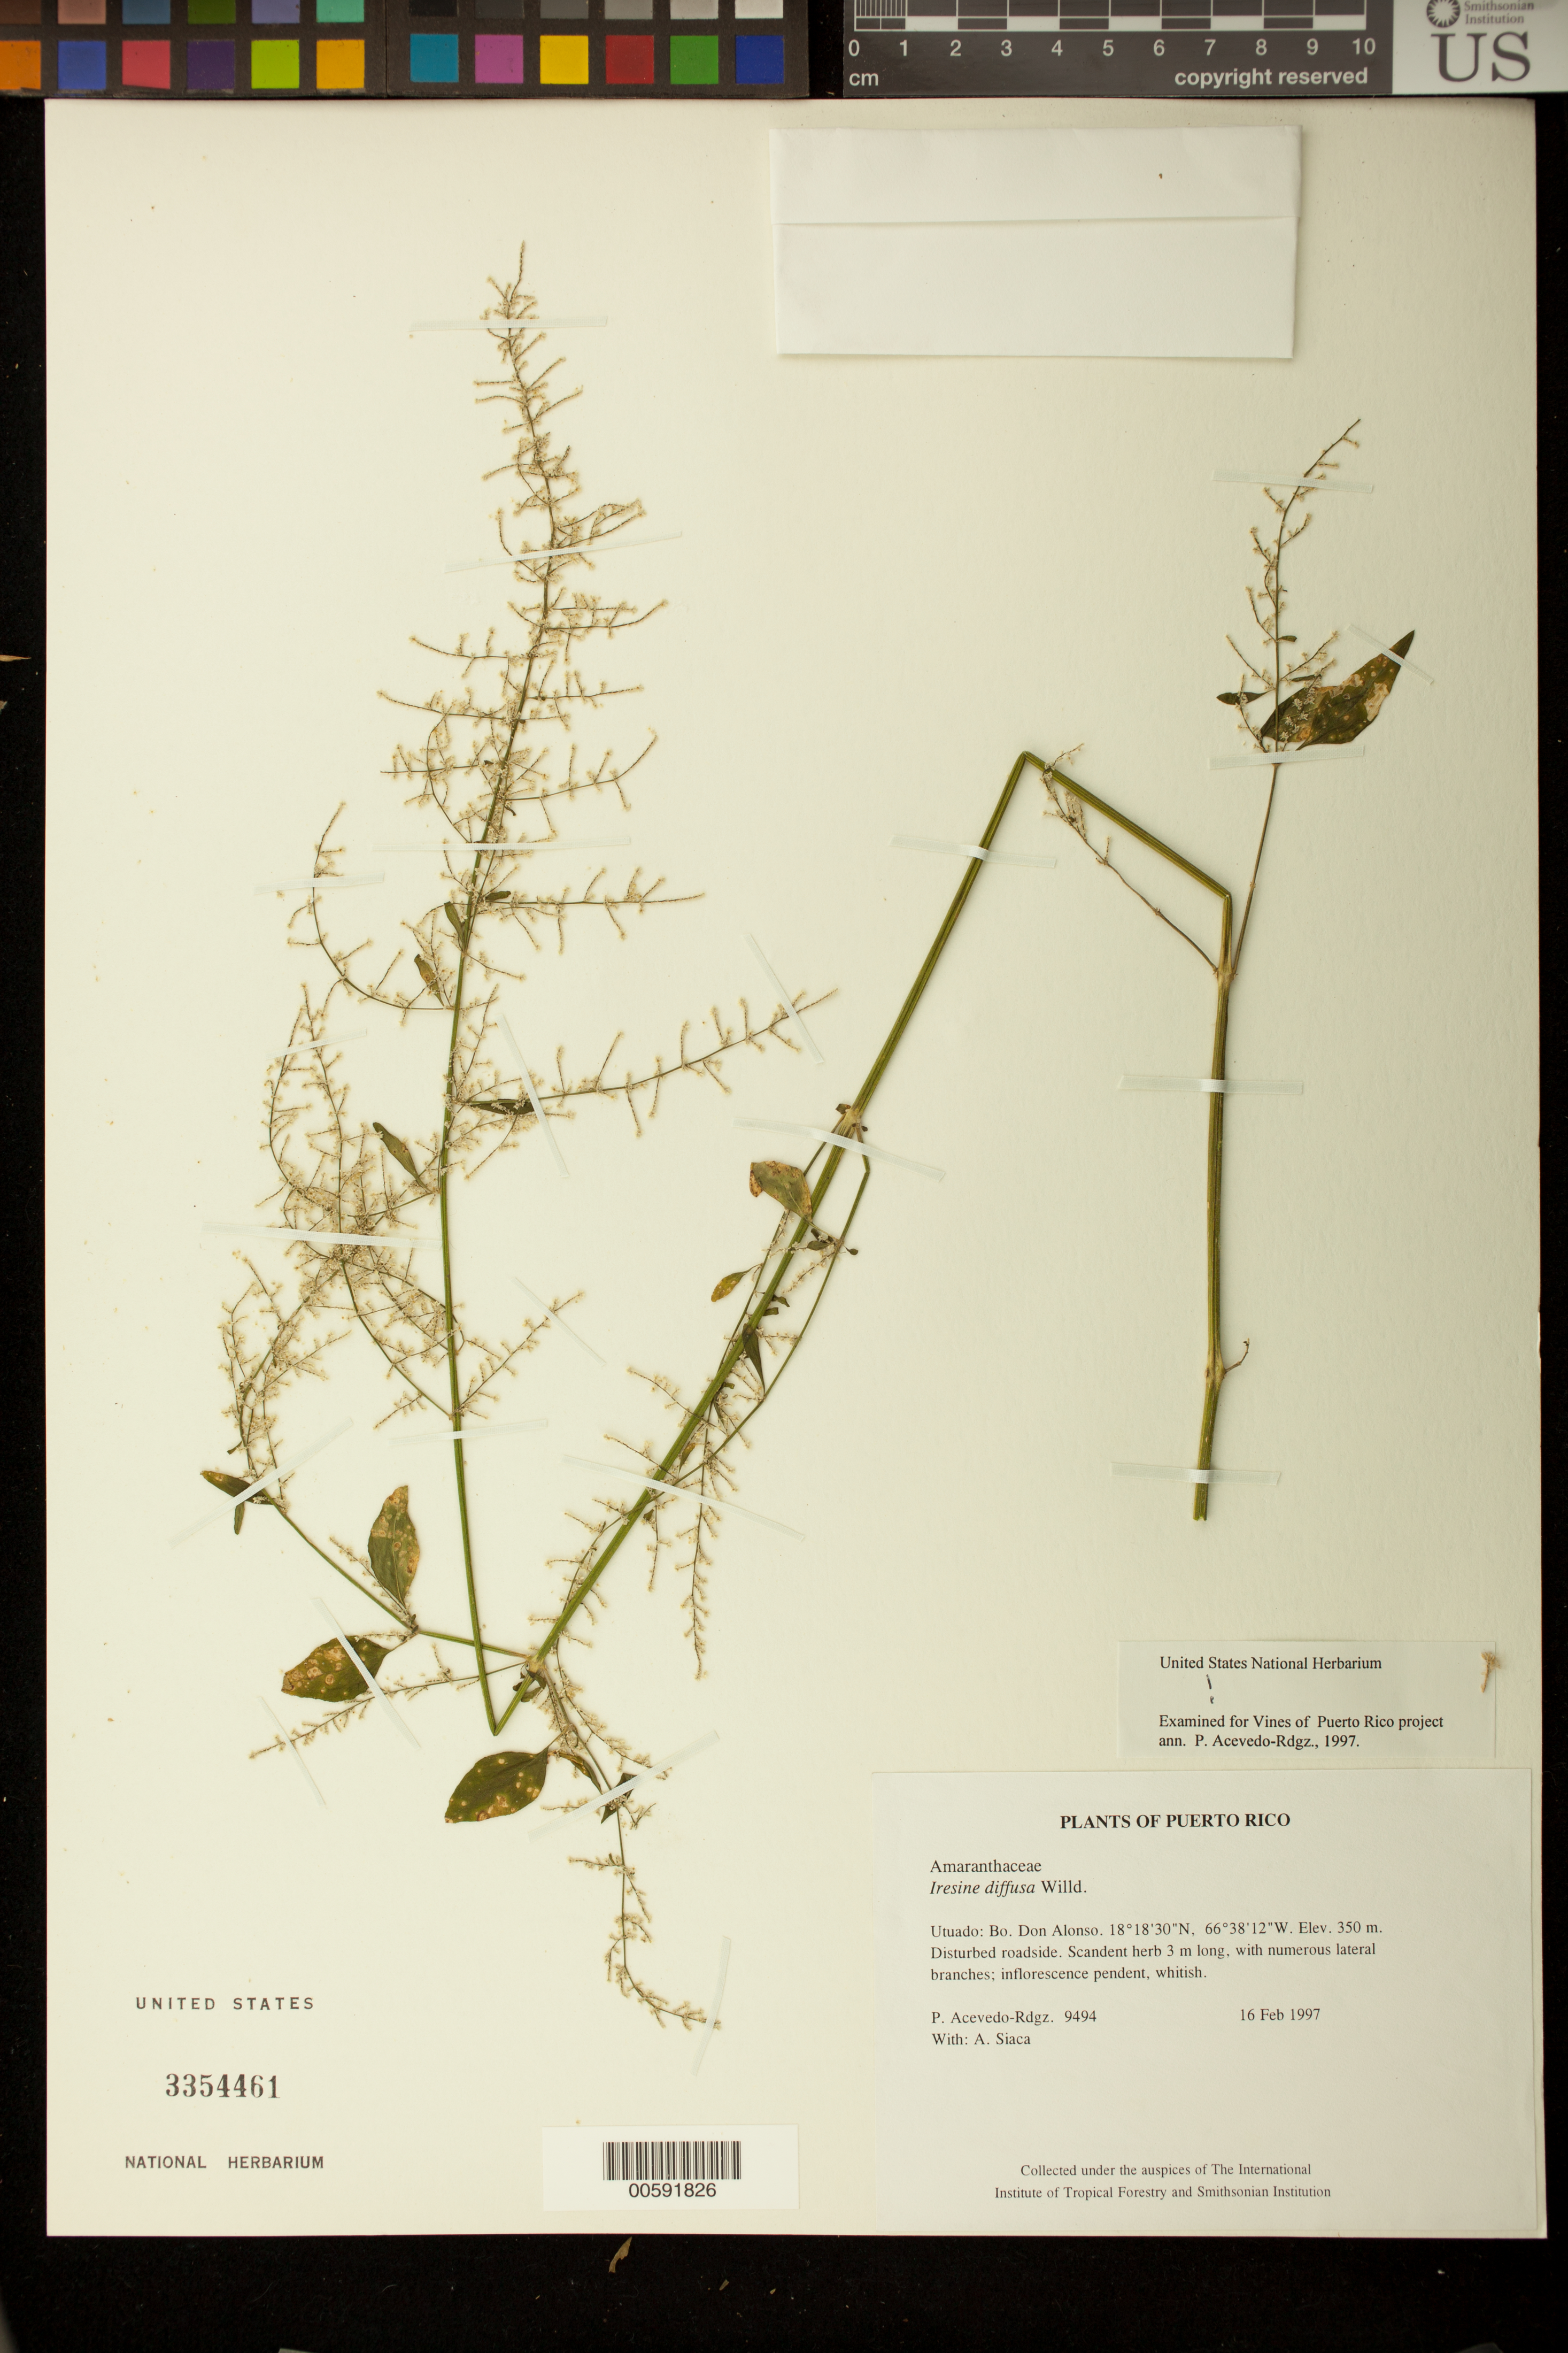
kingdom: Plantae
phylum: Tracheophyta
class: Magnoliopsida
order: Caryophyllales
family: Amaranthaceae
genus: Iresine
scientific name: Iresine diffusa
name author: Humb. & Bonpl. ex Willd.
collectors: P. Acevedo-Rodr. & A. Siaca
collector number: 9494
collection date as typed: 16 Feb 1997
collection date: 1997-02-16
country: Puerto Rico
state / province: Utuado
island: Puerto Rico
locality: Utuado: Bo. Don Alonso.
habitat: Disturbed roadside.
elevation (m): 350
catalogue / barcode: US 3354461